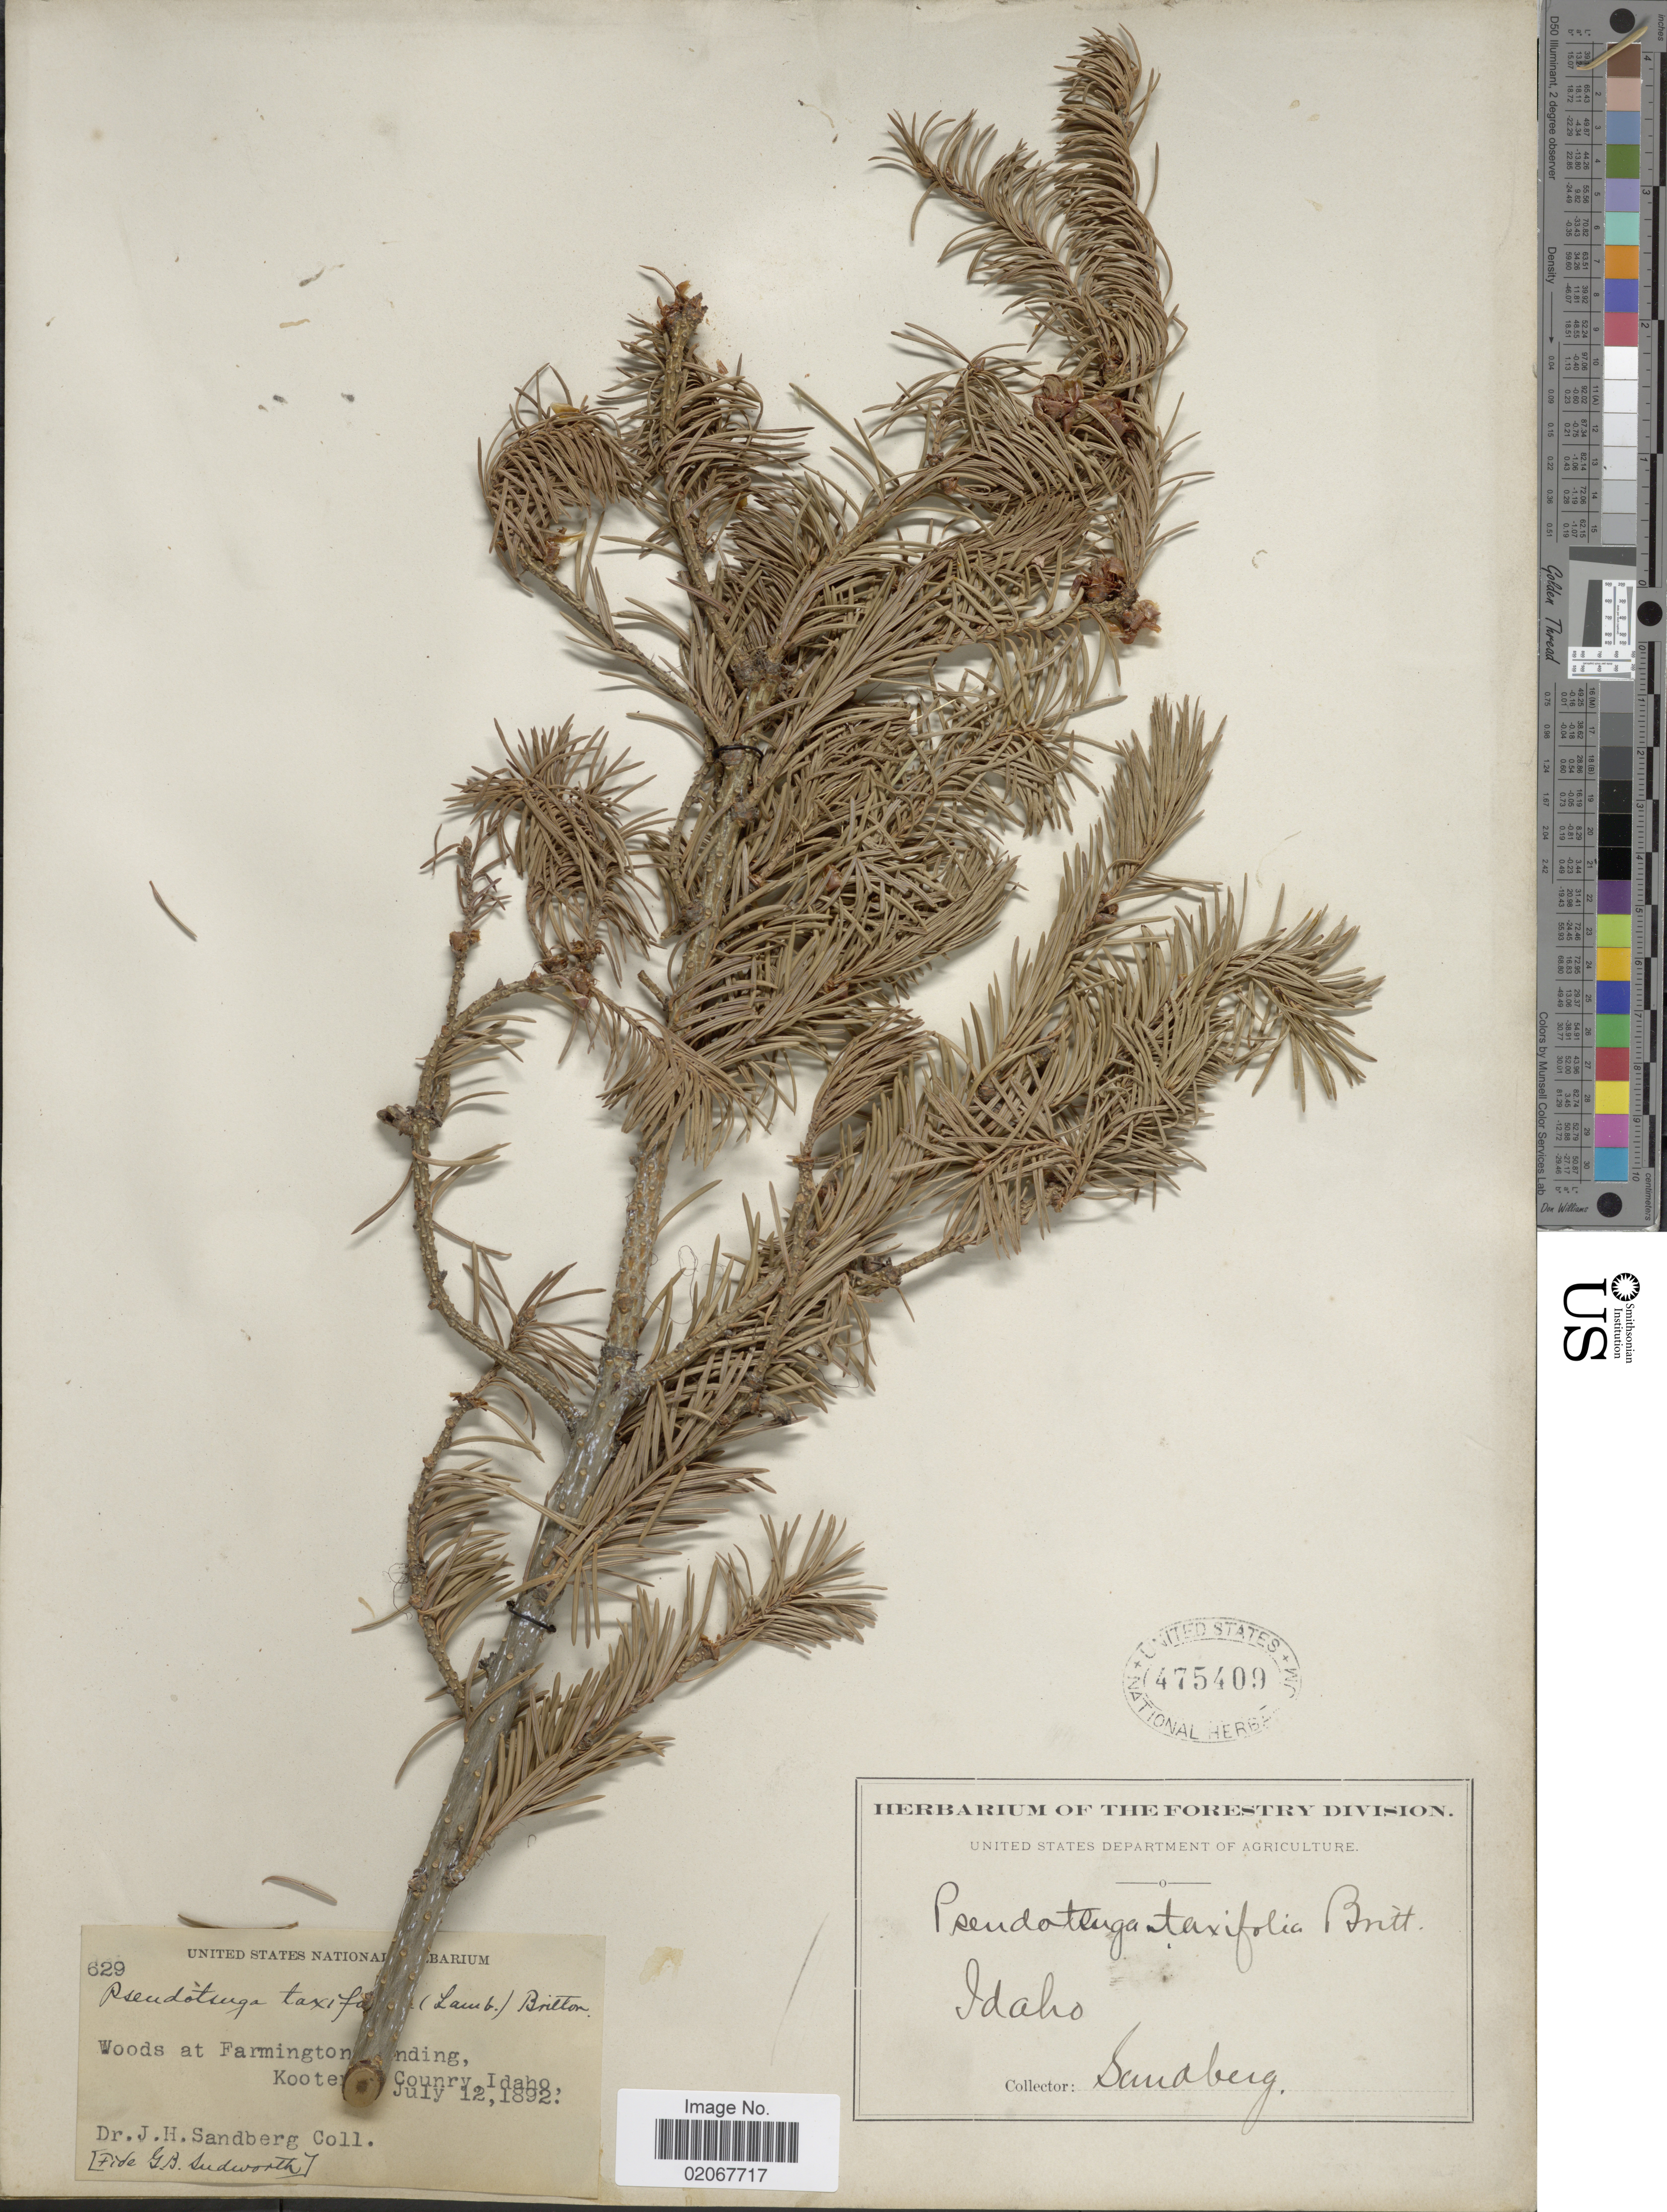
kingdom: Plantae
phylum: Tracheophyta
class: Pinopsida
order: Pinales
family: Pinaceae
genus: Pseudotsuga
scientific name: Pseudotsuga menziesii var. glauca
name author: (Beissn.) Franco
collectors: J. H. Sandberg & G. B. Sudworth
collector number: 629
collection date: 1892-07-12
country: United States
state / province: Idaho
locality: Woods at Farmington landing Kootenai County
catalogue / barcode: US 475409